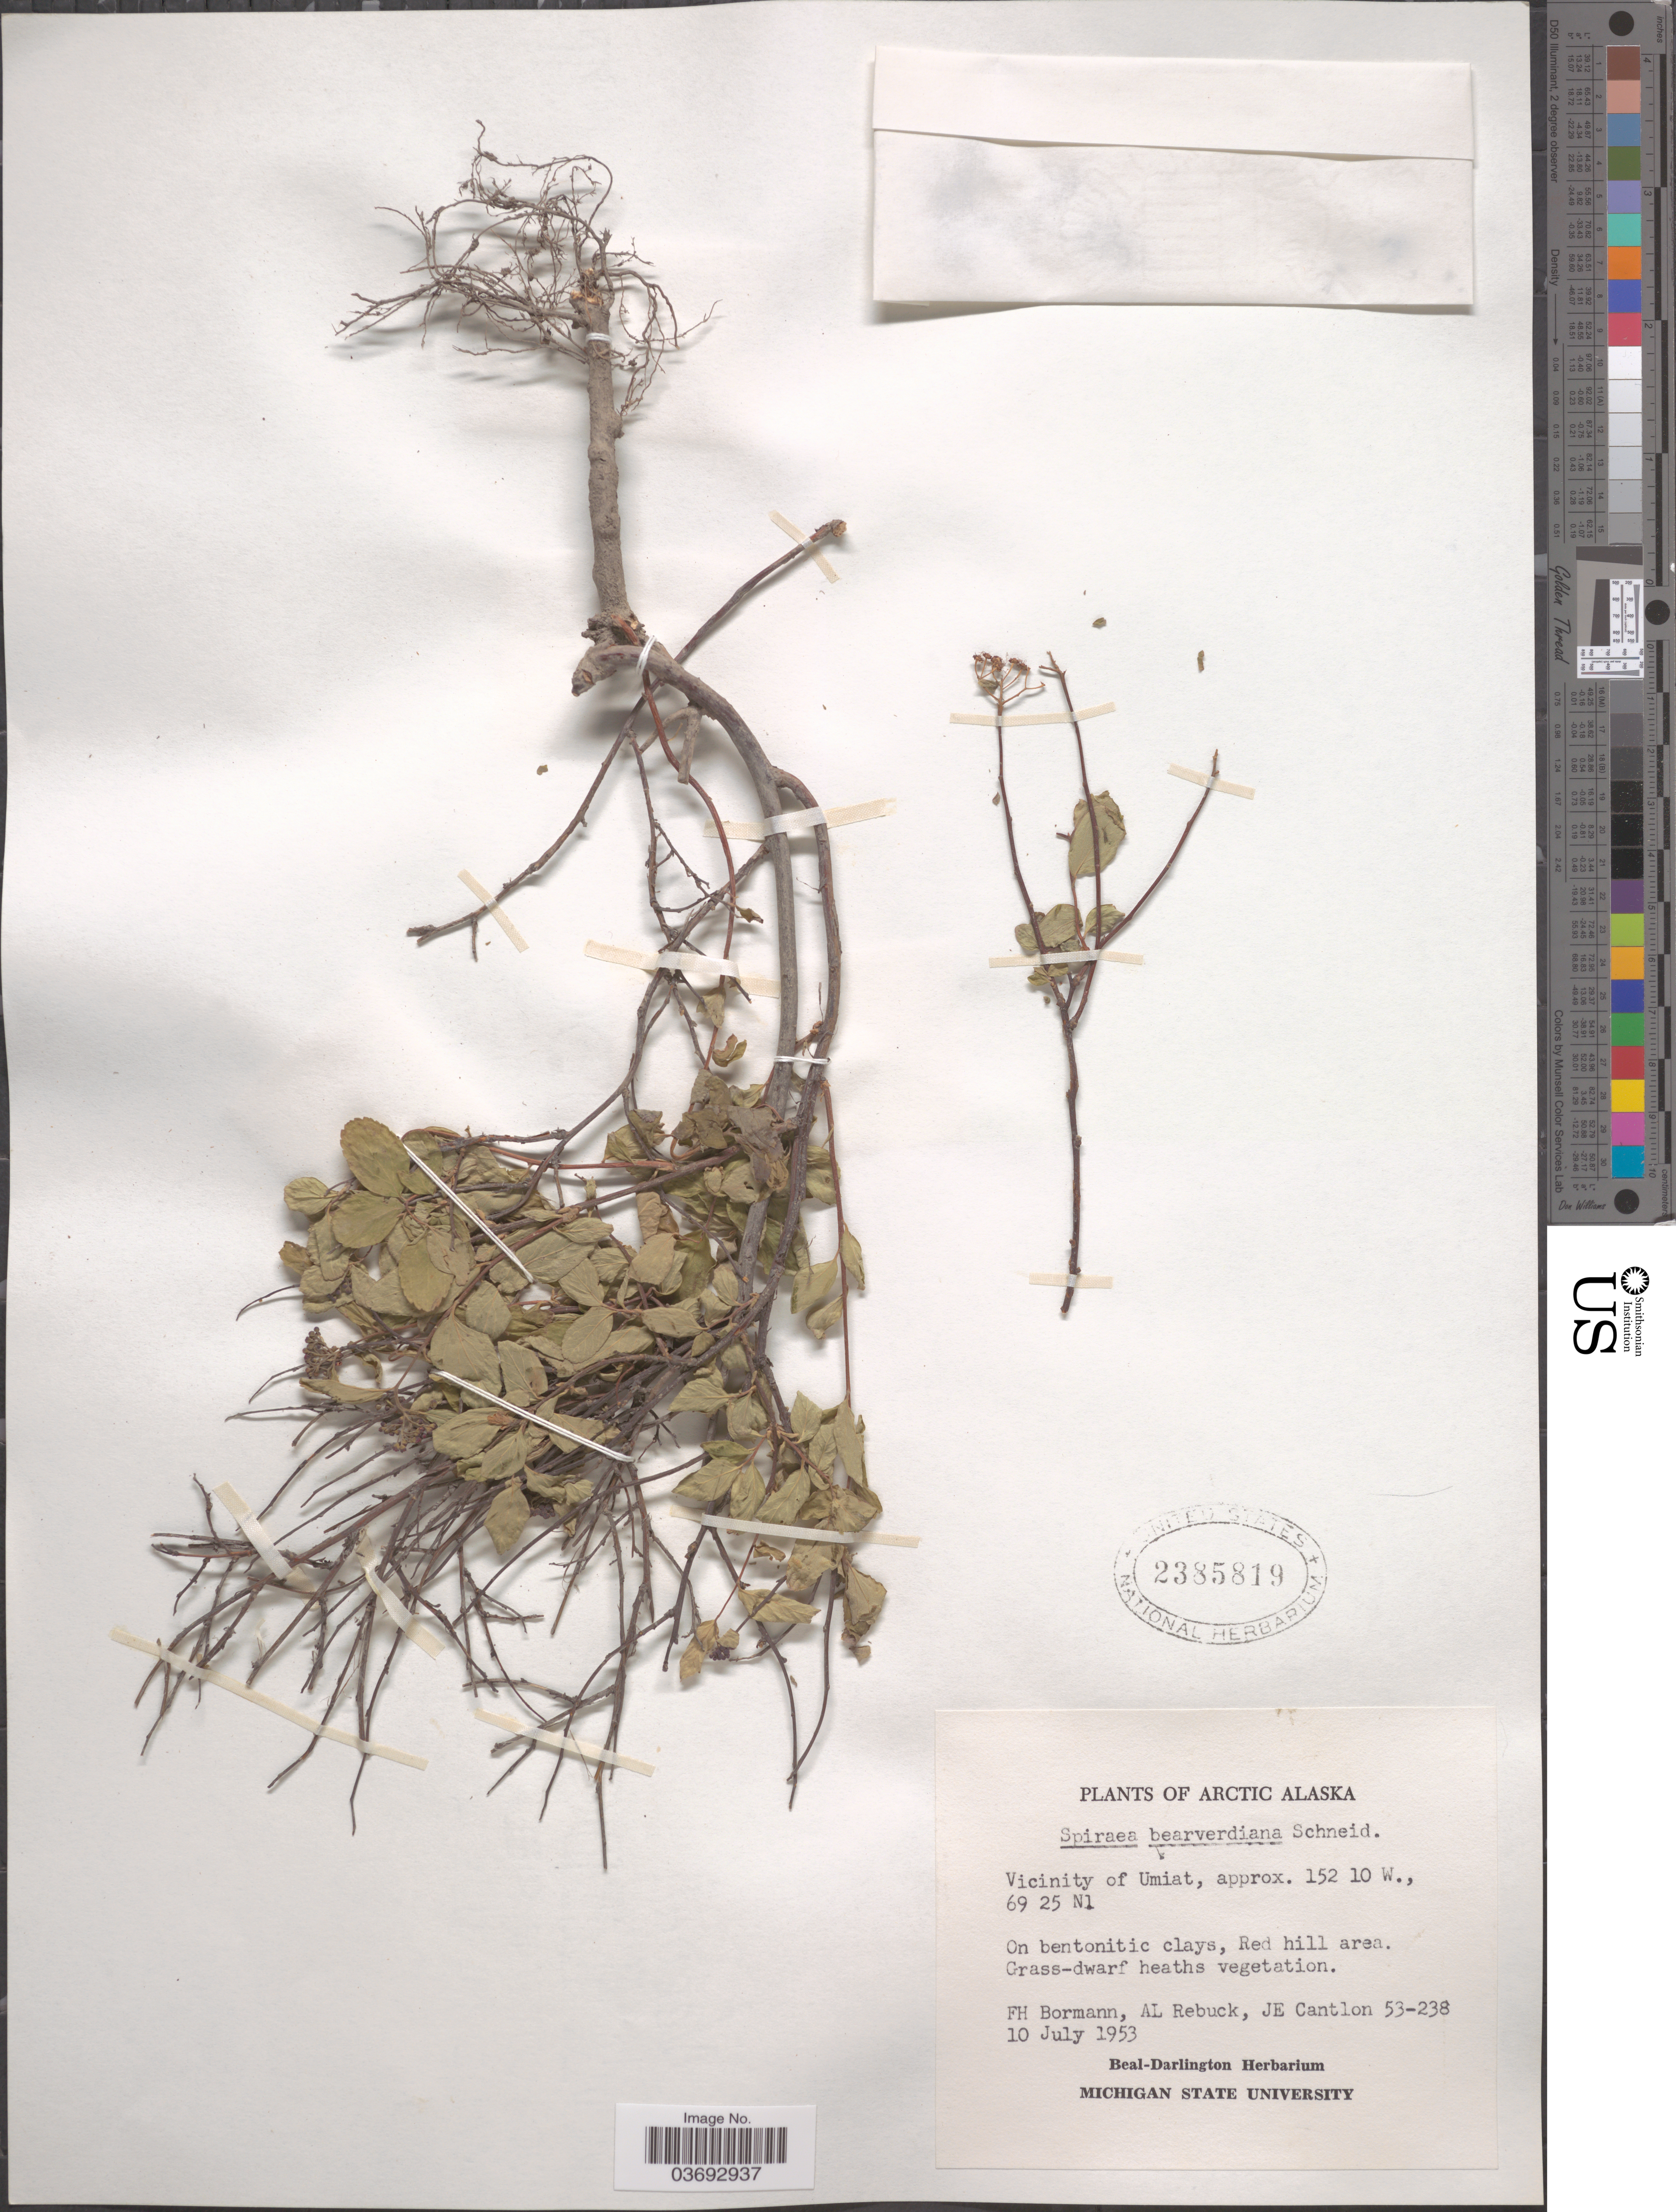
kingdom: Plantae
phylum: Tracheophyta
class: Magnoliopsida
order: Rosales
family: Rosaceae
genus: Spiraea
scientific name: Spiraea stevenii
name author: (C.K. Schneid.) Rydb.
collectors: F. Bormann, A. Rebuck & J. Cantlon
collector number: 53-238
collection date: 1953-07-10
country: United States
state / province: Alaska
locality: Arctic Alaska. Vicinity of Umiat. On bentonitic clays, Red hill area.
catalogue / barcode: US 2385819